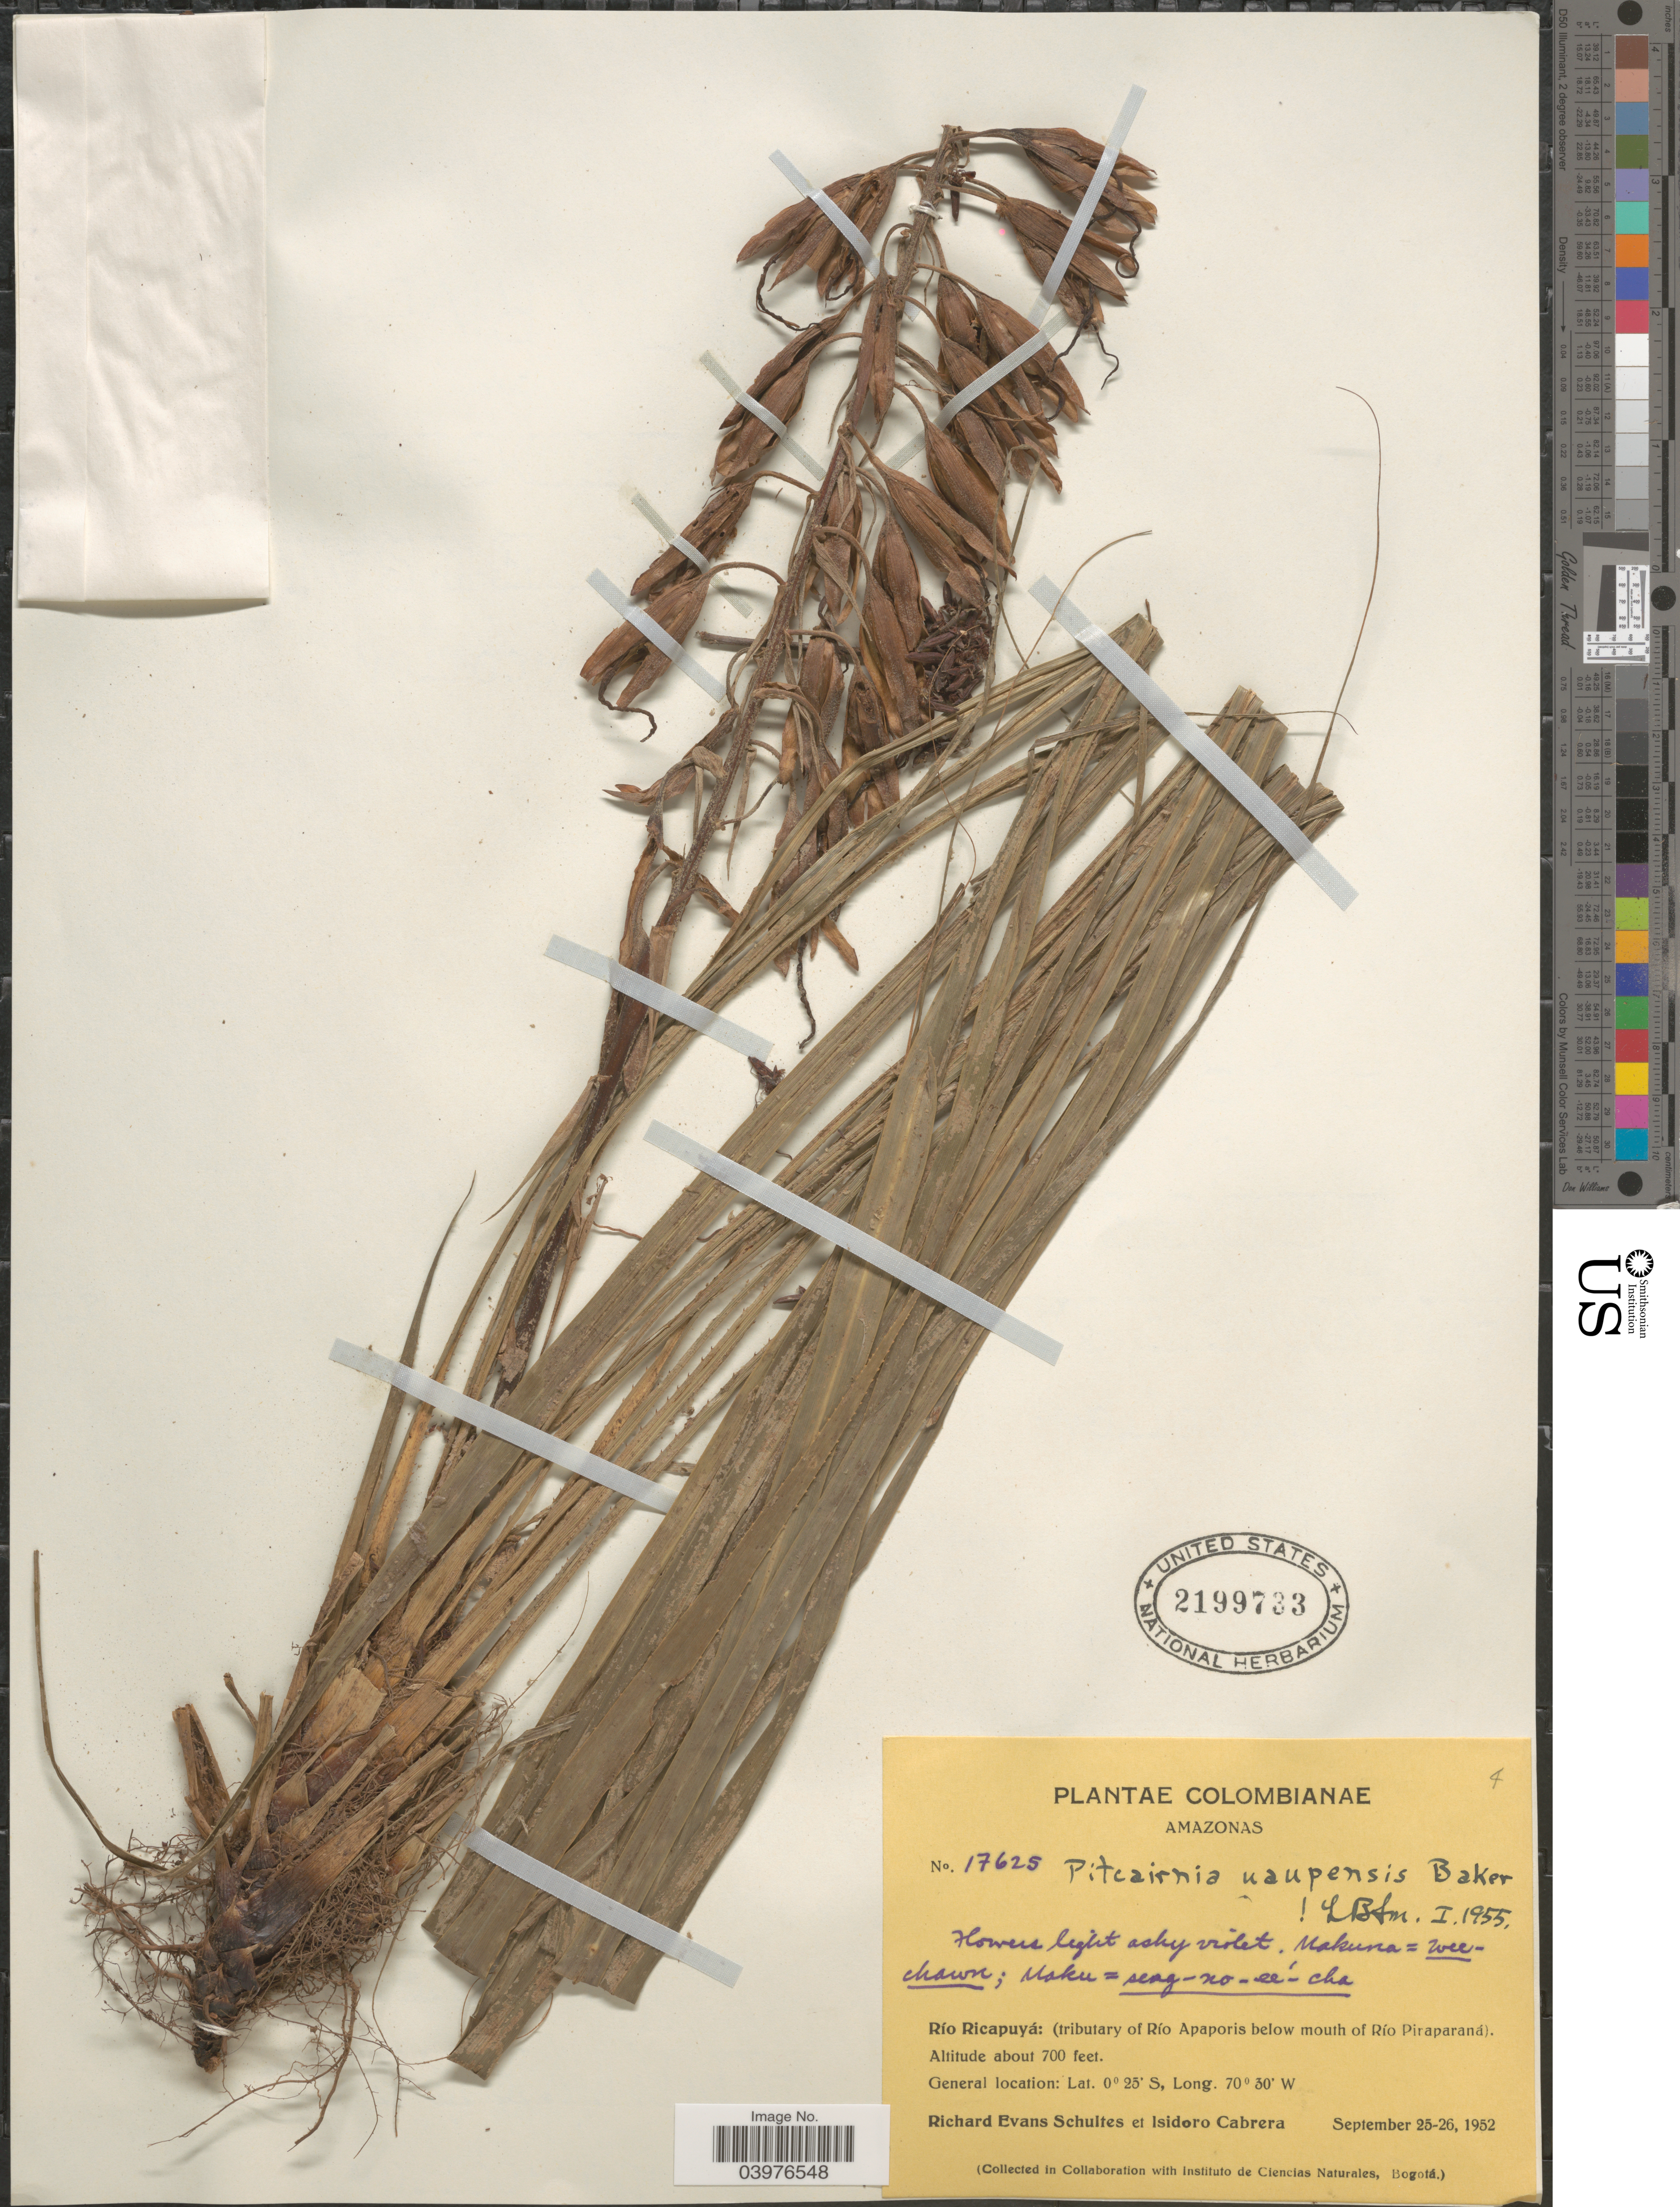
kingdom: Plantae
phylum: Tracheophyta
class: Liliopsida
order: Poales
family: Bromeliaceae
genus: Pitcairnia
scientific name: Pitcairnia uaupensis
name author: Baker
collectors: R. E. Schultes & I. Cabrera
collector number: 17625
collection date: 1952-09-25/1952-09-26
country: Colombia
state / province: Amazônas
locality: Río Ricapuyá: (tributary of Río Apaporis below mouth of Río Piraparaná).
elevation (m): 213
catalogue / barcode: US 2199733